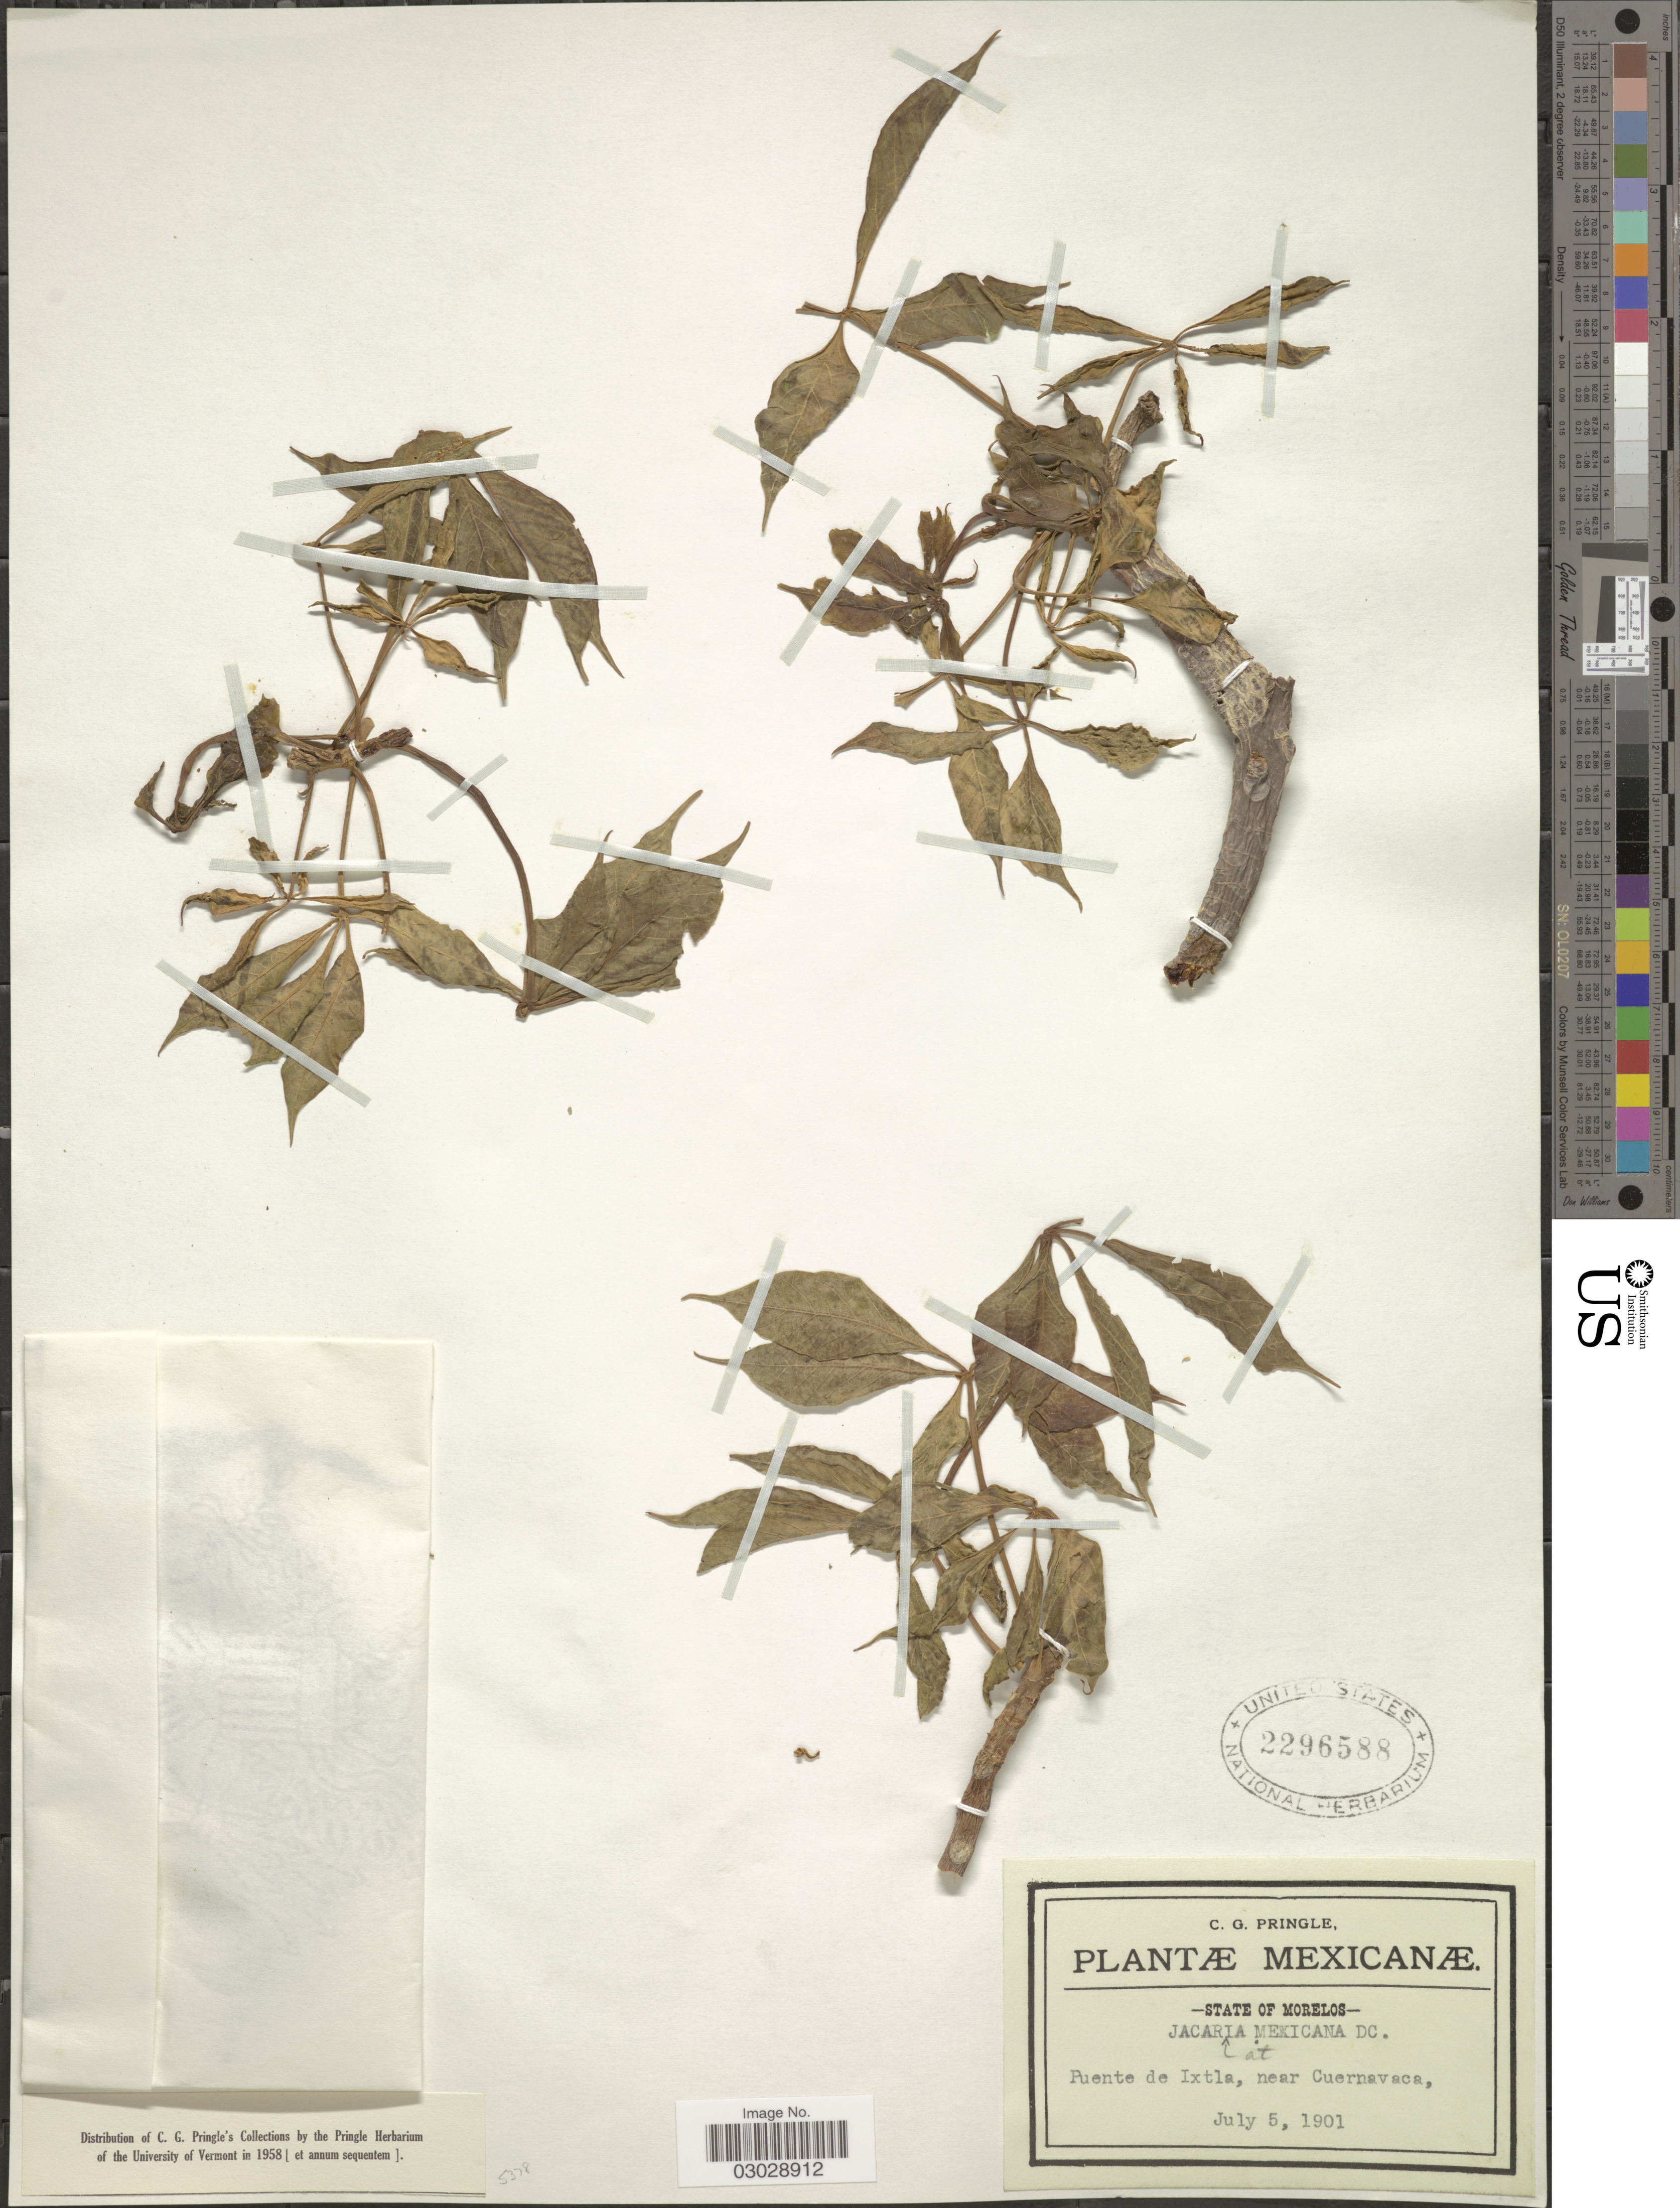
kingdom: Plantae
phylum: Tracheophyta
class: Magnoliopsida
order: Brassicales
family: Caricaceae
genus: Jacaratia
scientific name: Jacaratia mexicana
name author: A. DC.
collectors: C. G. Pringle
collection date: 1901-07-05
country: Mexico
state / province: Morelos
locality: Puente de Ixtla, near Cuernavaca.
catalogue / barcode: US 2296588